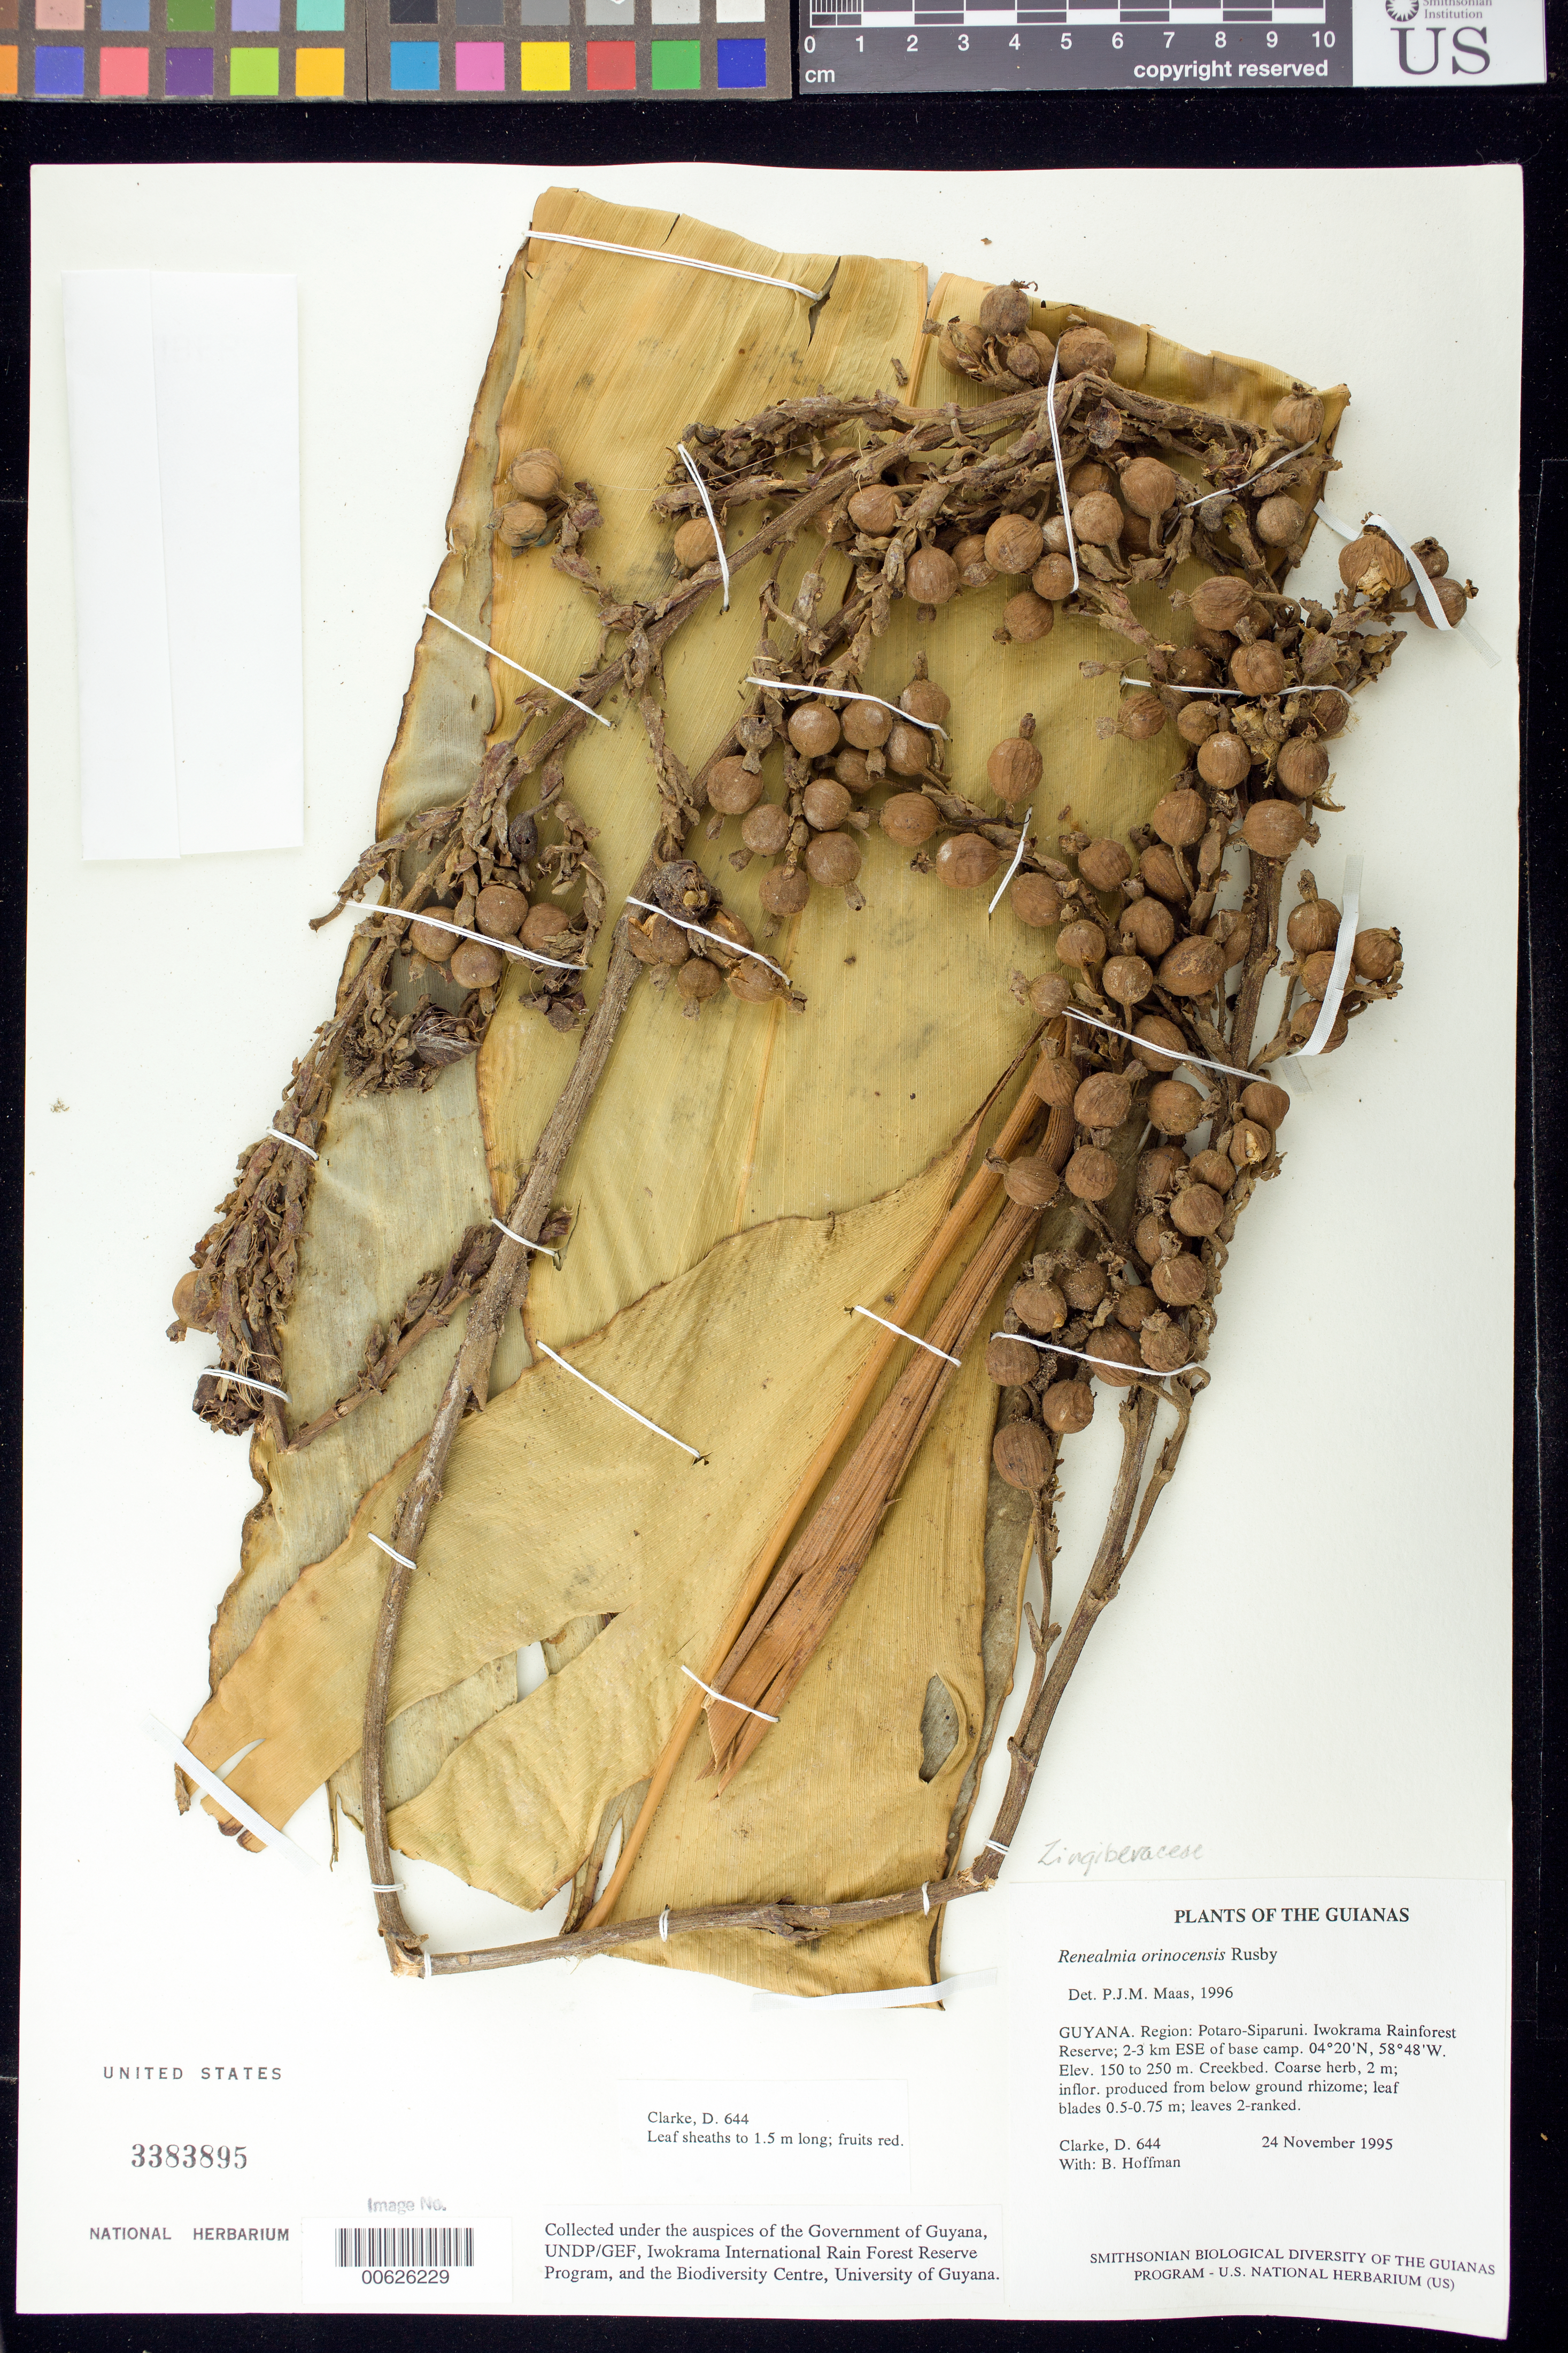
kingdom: Plantae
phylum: Tracheophyta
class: Liliopsida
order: Zingiberales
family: Zingiberaceae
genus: Renealmia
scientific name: Renealmia orinocensis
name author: Rusby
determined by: Maas, Paul J. M.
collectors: H. D. Clarke & B. Hoffman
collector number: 644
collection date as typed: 24 November 1995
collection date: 1995-11-24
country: Guyana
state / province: Potaro-Siparuni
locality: Iwokrama Rainforest Reserve; 2-3 km ESE of base camp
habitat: Creekbed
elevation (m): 150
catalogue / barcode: US 3383895